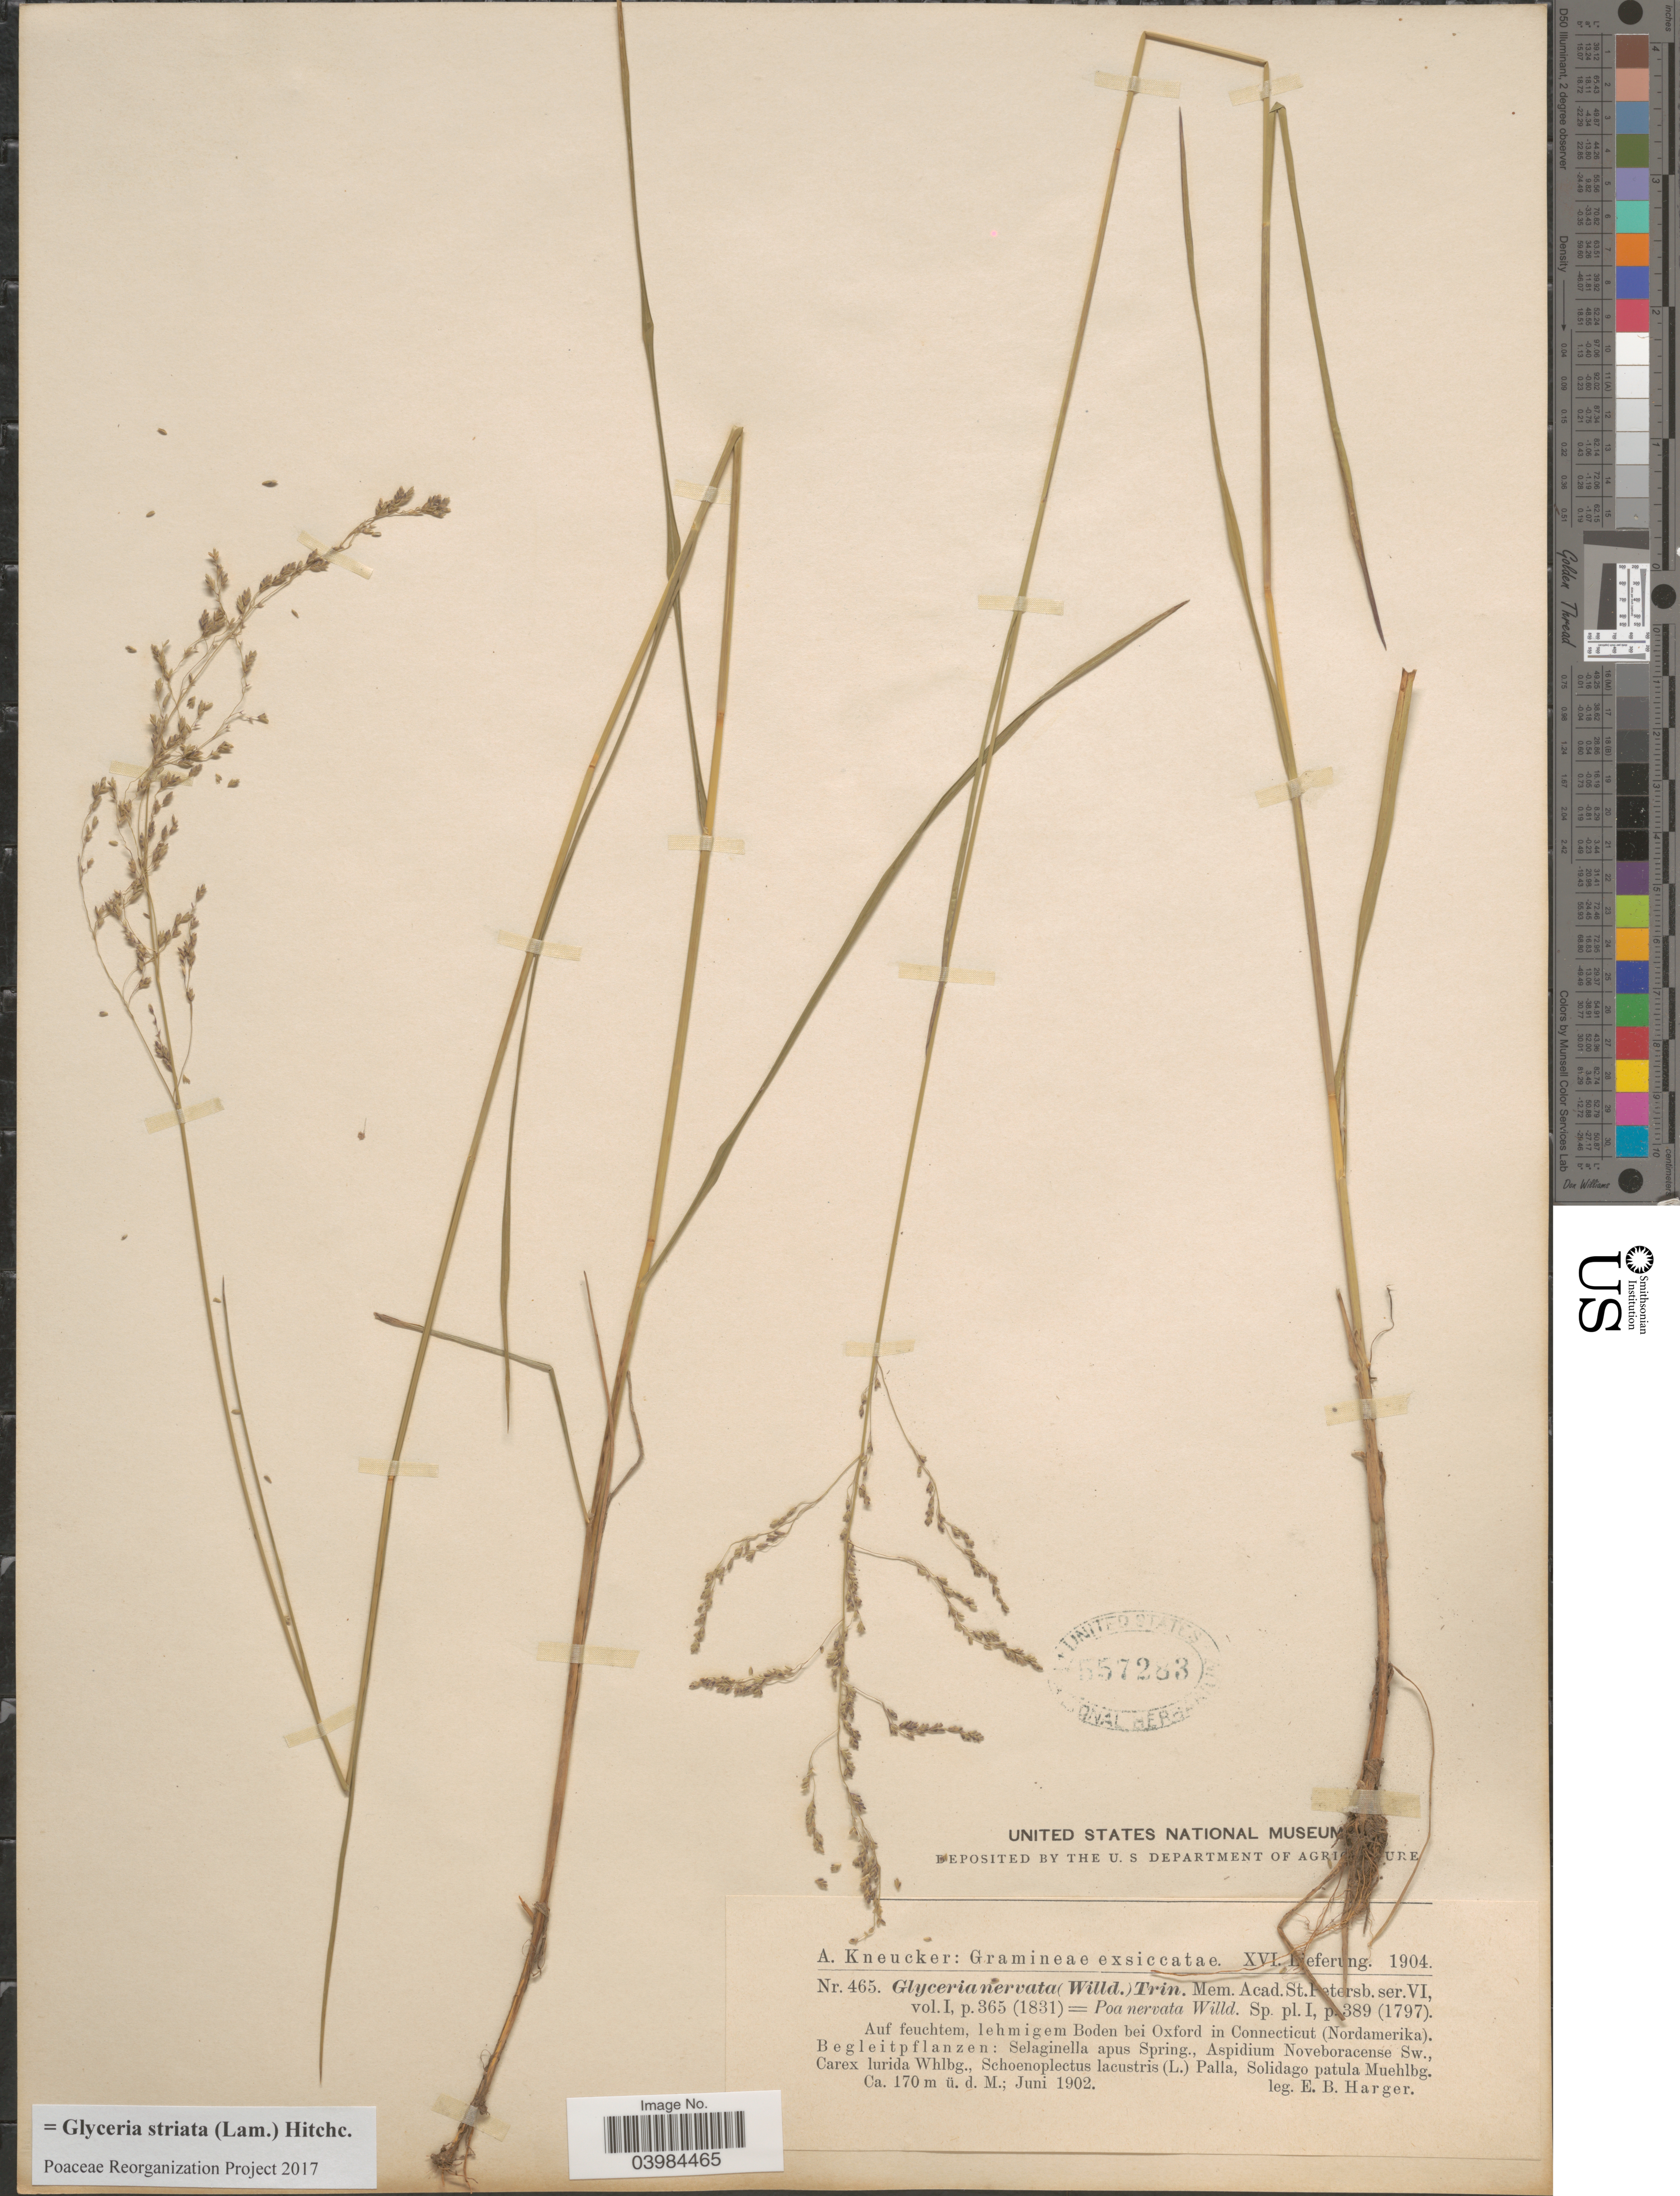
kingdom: Plantae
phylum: Tracheophyta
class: Liliopsida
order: Poales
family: Poaceae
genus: Glyceria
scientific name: Glyceria striata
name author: (Lam.) Hitchc.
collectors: E. B. Harger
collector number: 465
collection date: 1902-06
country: United States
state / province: Connecticut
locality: Auf feuchtem, lehmigem Boden bei Oxford in Connecticut. Begleitpflanzen: Selaginella apus Spring.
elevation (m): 170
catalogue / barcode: US 557283